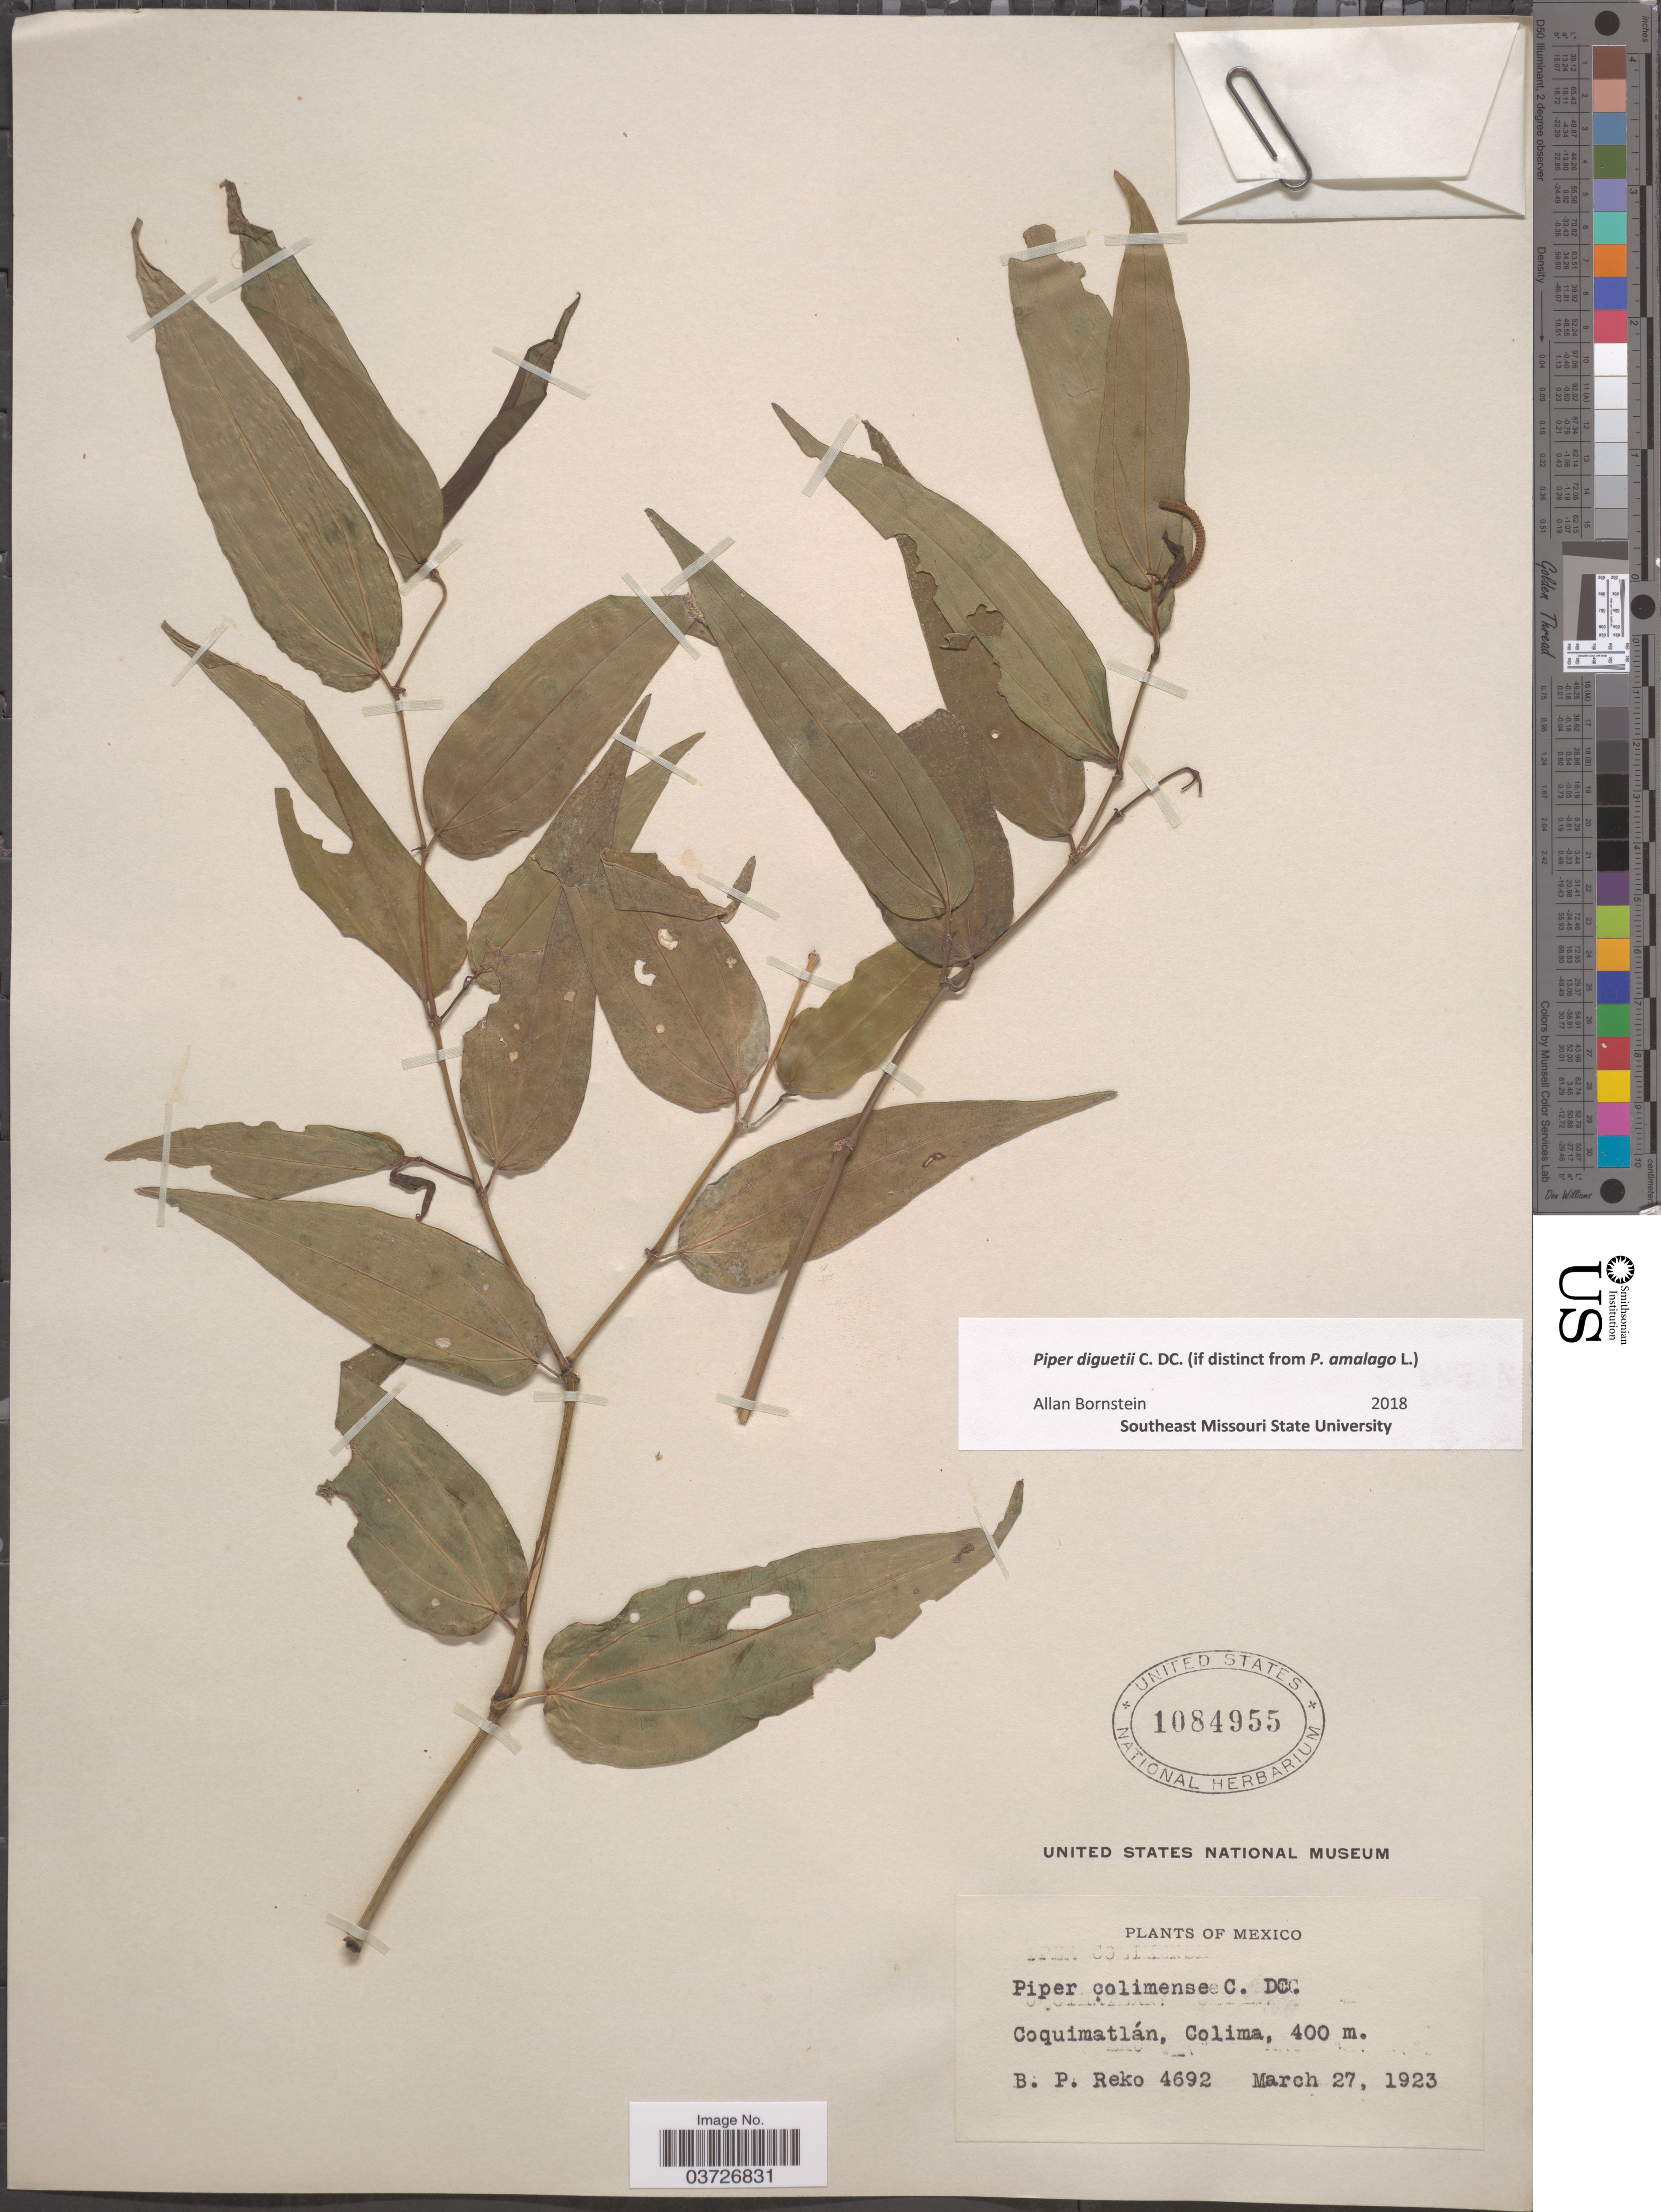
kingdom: Plantae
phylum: Tracheophyta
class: Magnoliopsida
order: Piperales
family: Piperaceae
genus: Piper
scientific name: Piper diguetii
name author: C. DC.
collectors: B. P. Reko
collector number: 4692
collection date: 1923-03-27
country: Mexico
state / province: Colima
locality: Coquimatlán.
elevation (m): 400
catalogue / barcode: US 1084955